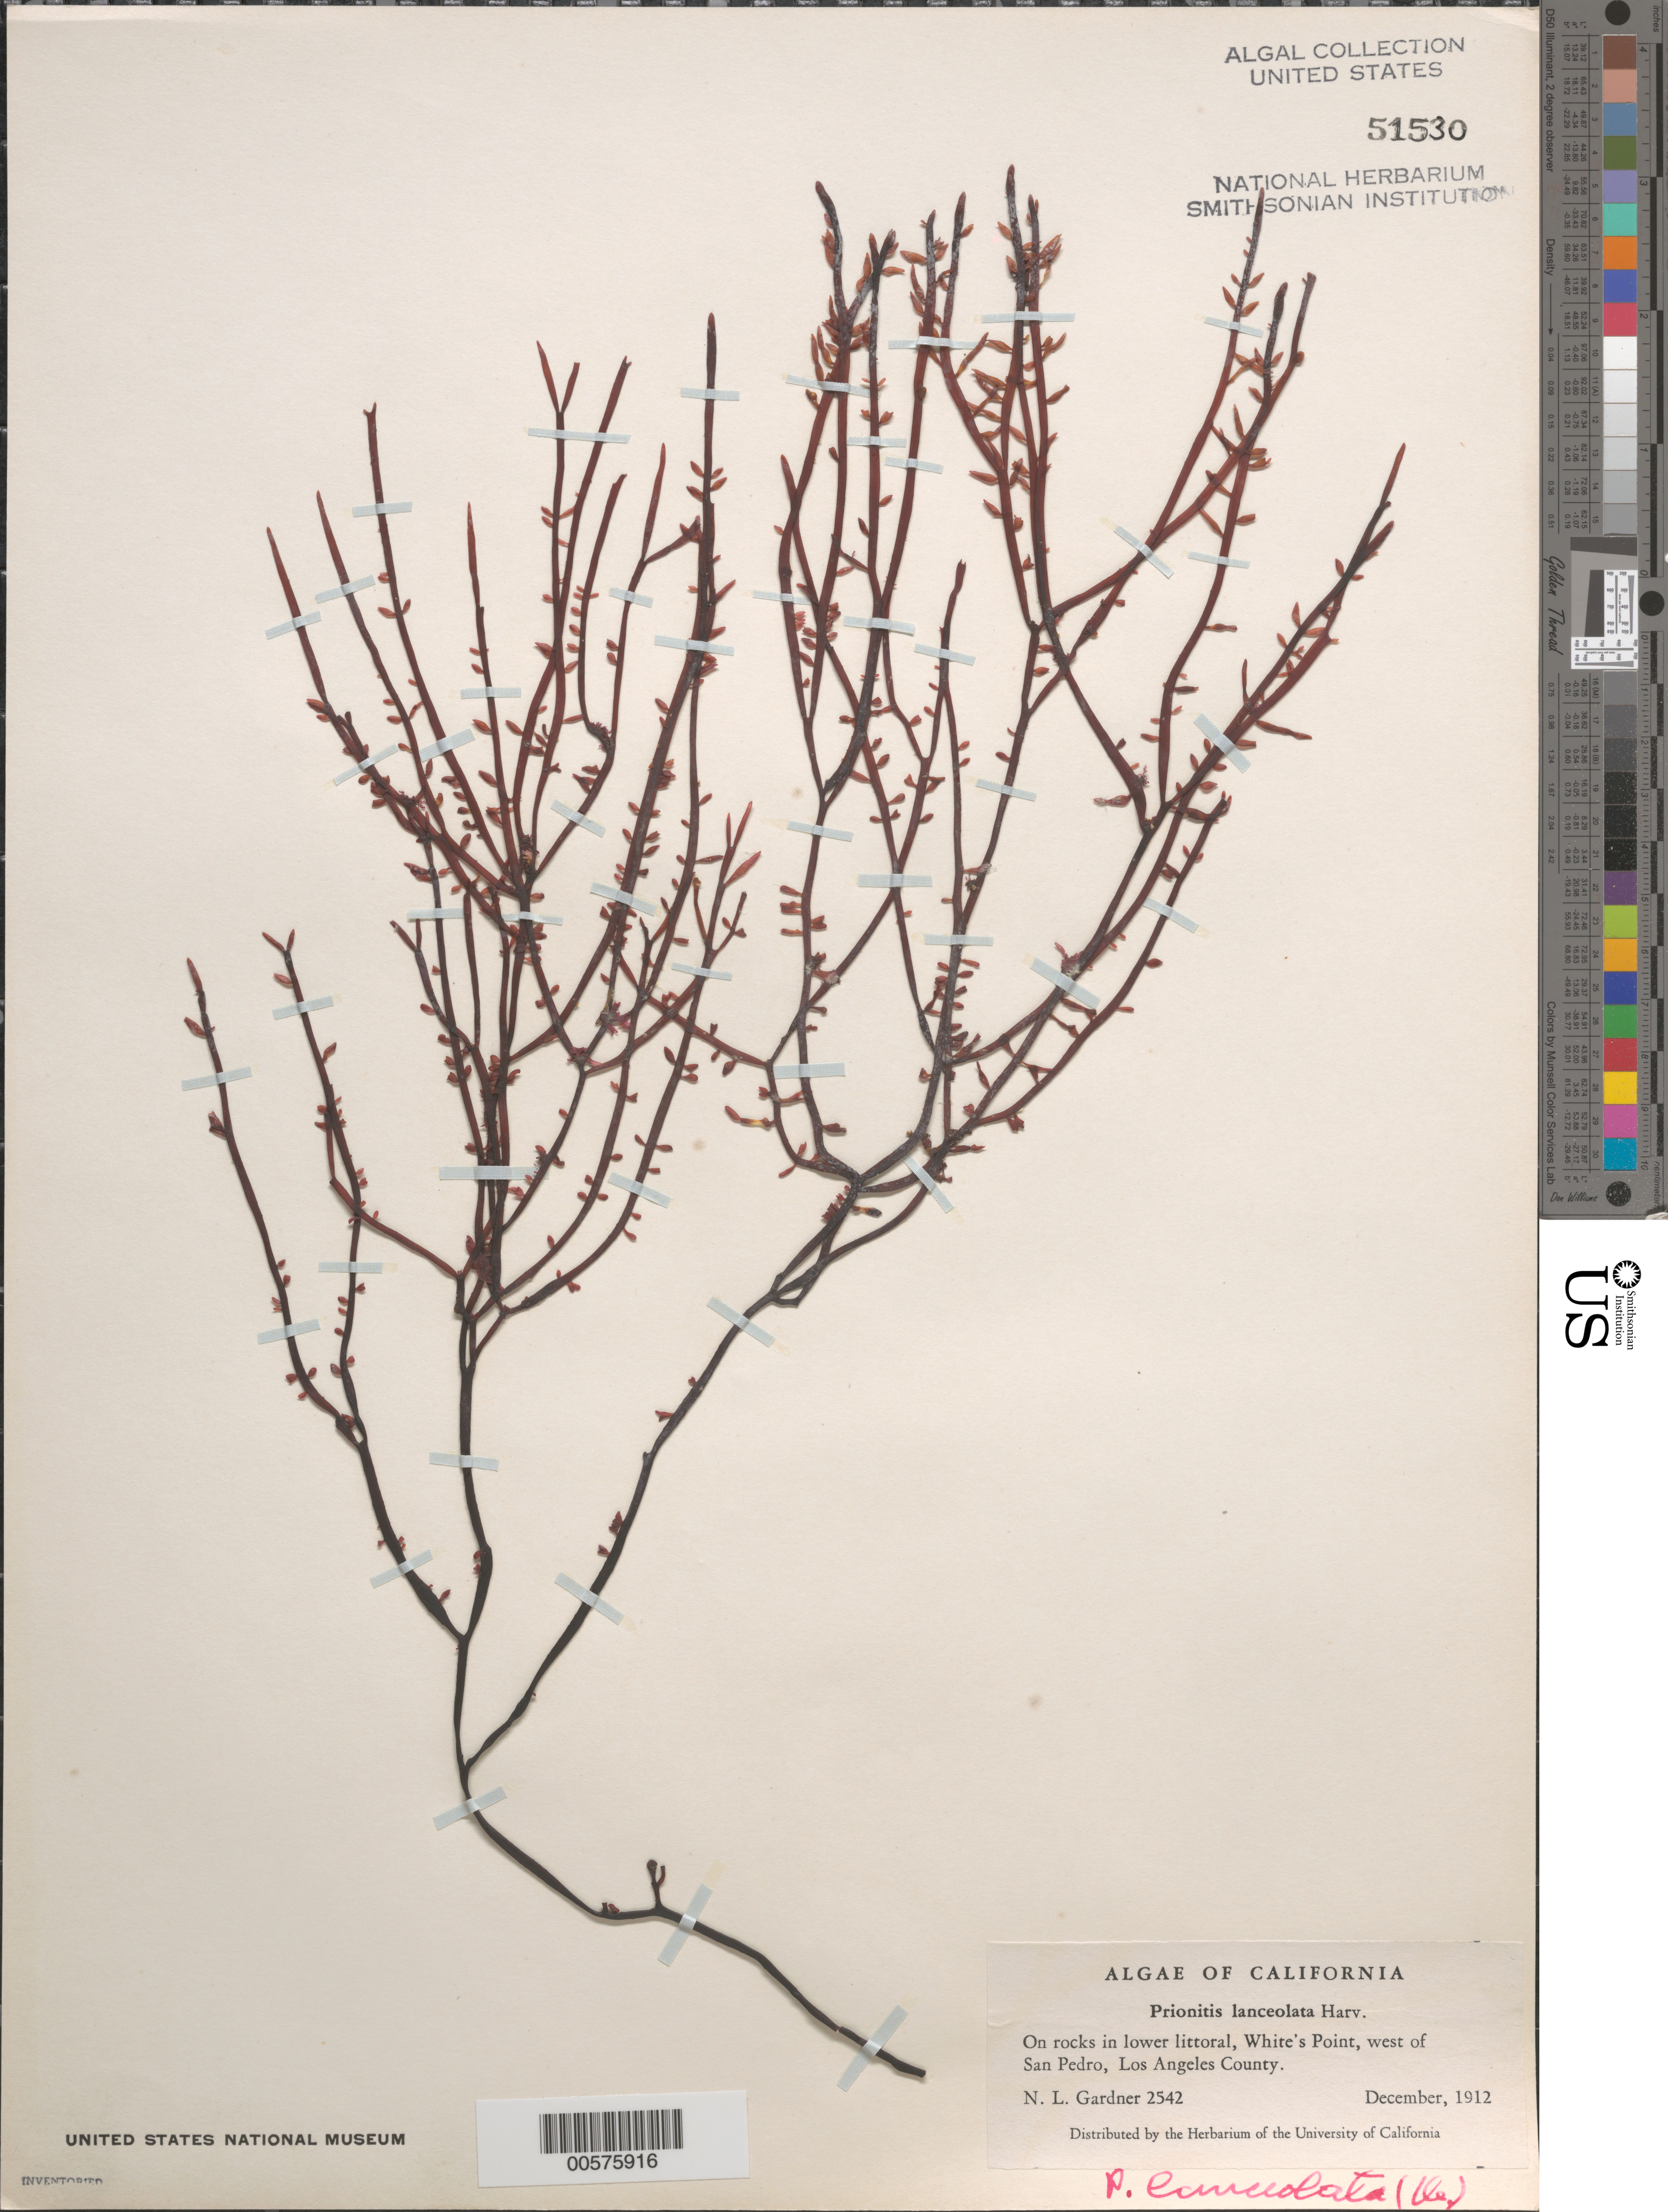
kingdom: Plantae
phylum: Rhodophyta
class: Florideophyceae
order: Cryptonemiales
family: Cryptonemiaceae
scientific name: Prionitis lanceolata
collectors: N. Gardner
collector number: NLG 2542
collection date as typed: Dec 1912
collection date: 1912-12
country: United States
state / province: California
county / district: Los Angeles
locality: White's Point, west of San Pedro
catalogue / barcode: US 51530